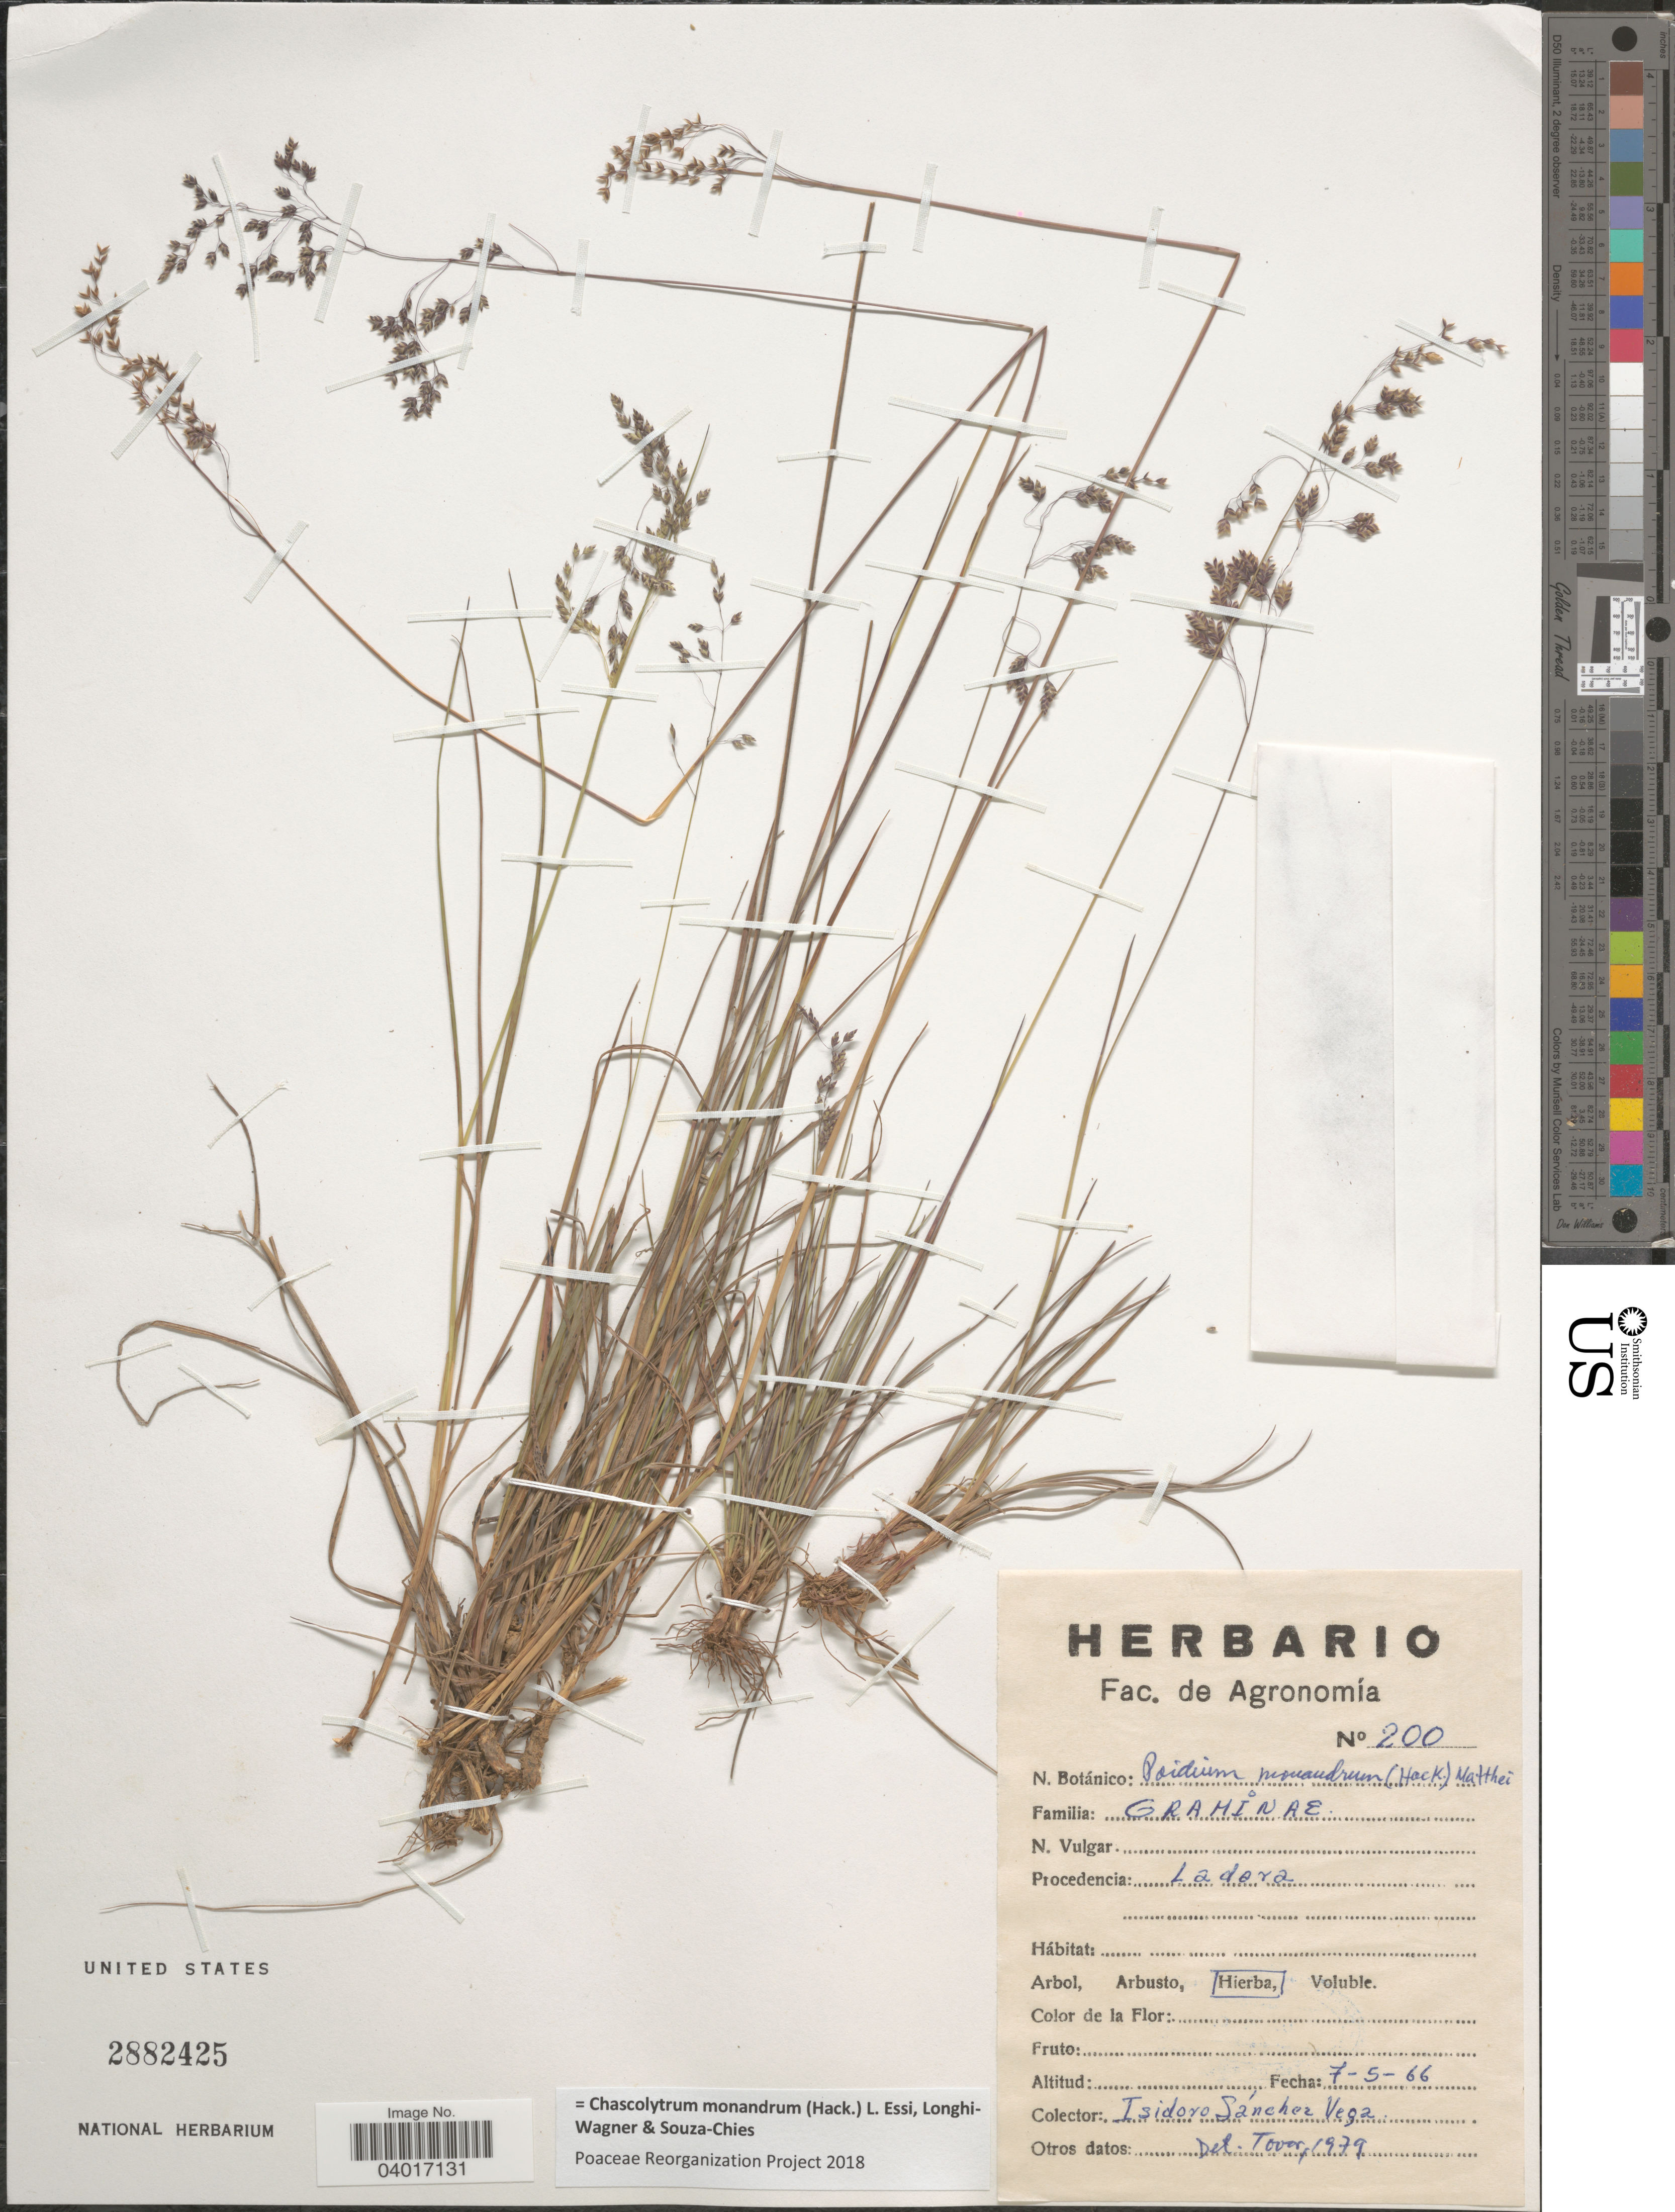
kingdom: Plantae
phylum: Tracheophyta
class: Liliopsida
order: Poales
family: Poaceae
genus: Chascolytrum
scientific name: Chascolytrum monandrum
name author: (Hack.) L. Essi et al.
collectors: I. M. Sánchez Vega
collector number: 200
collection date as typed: Transcribed d/m/y: 7/5/66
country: Peru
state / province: Cajamarca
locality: Ladera.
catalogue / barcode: US 2882425